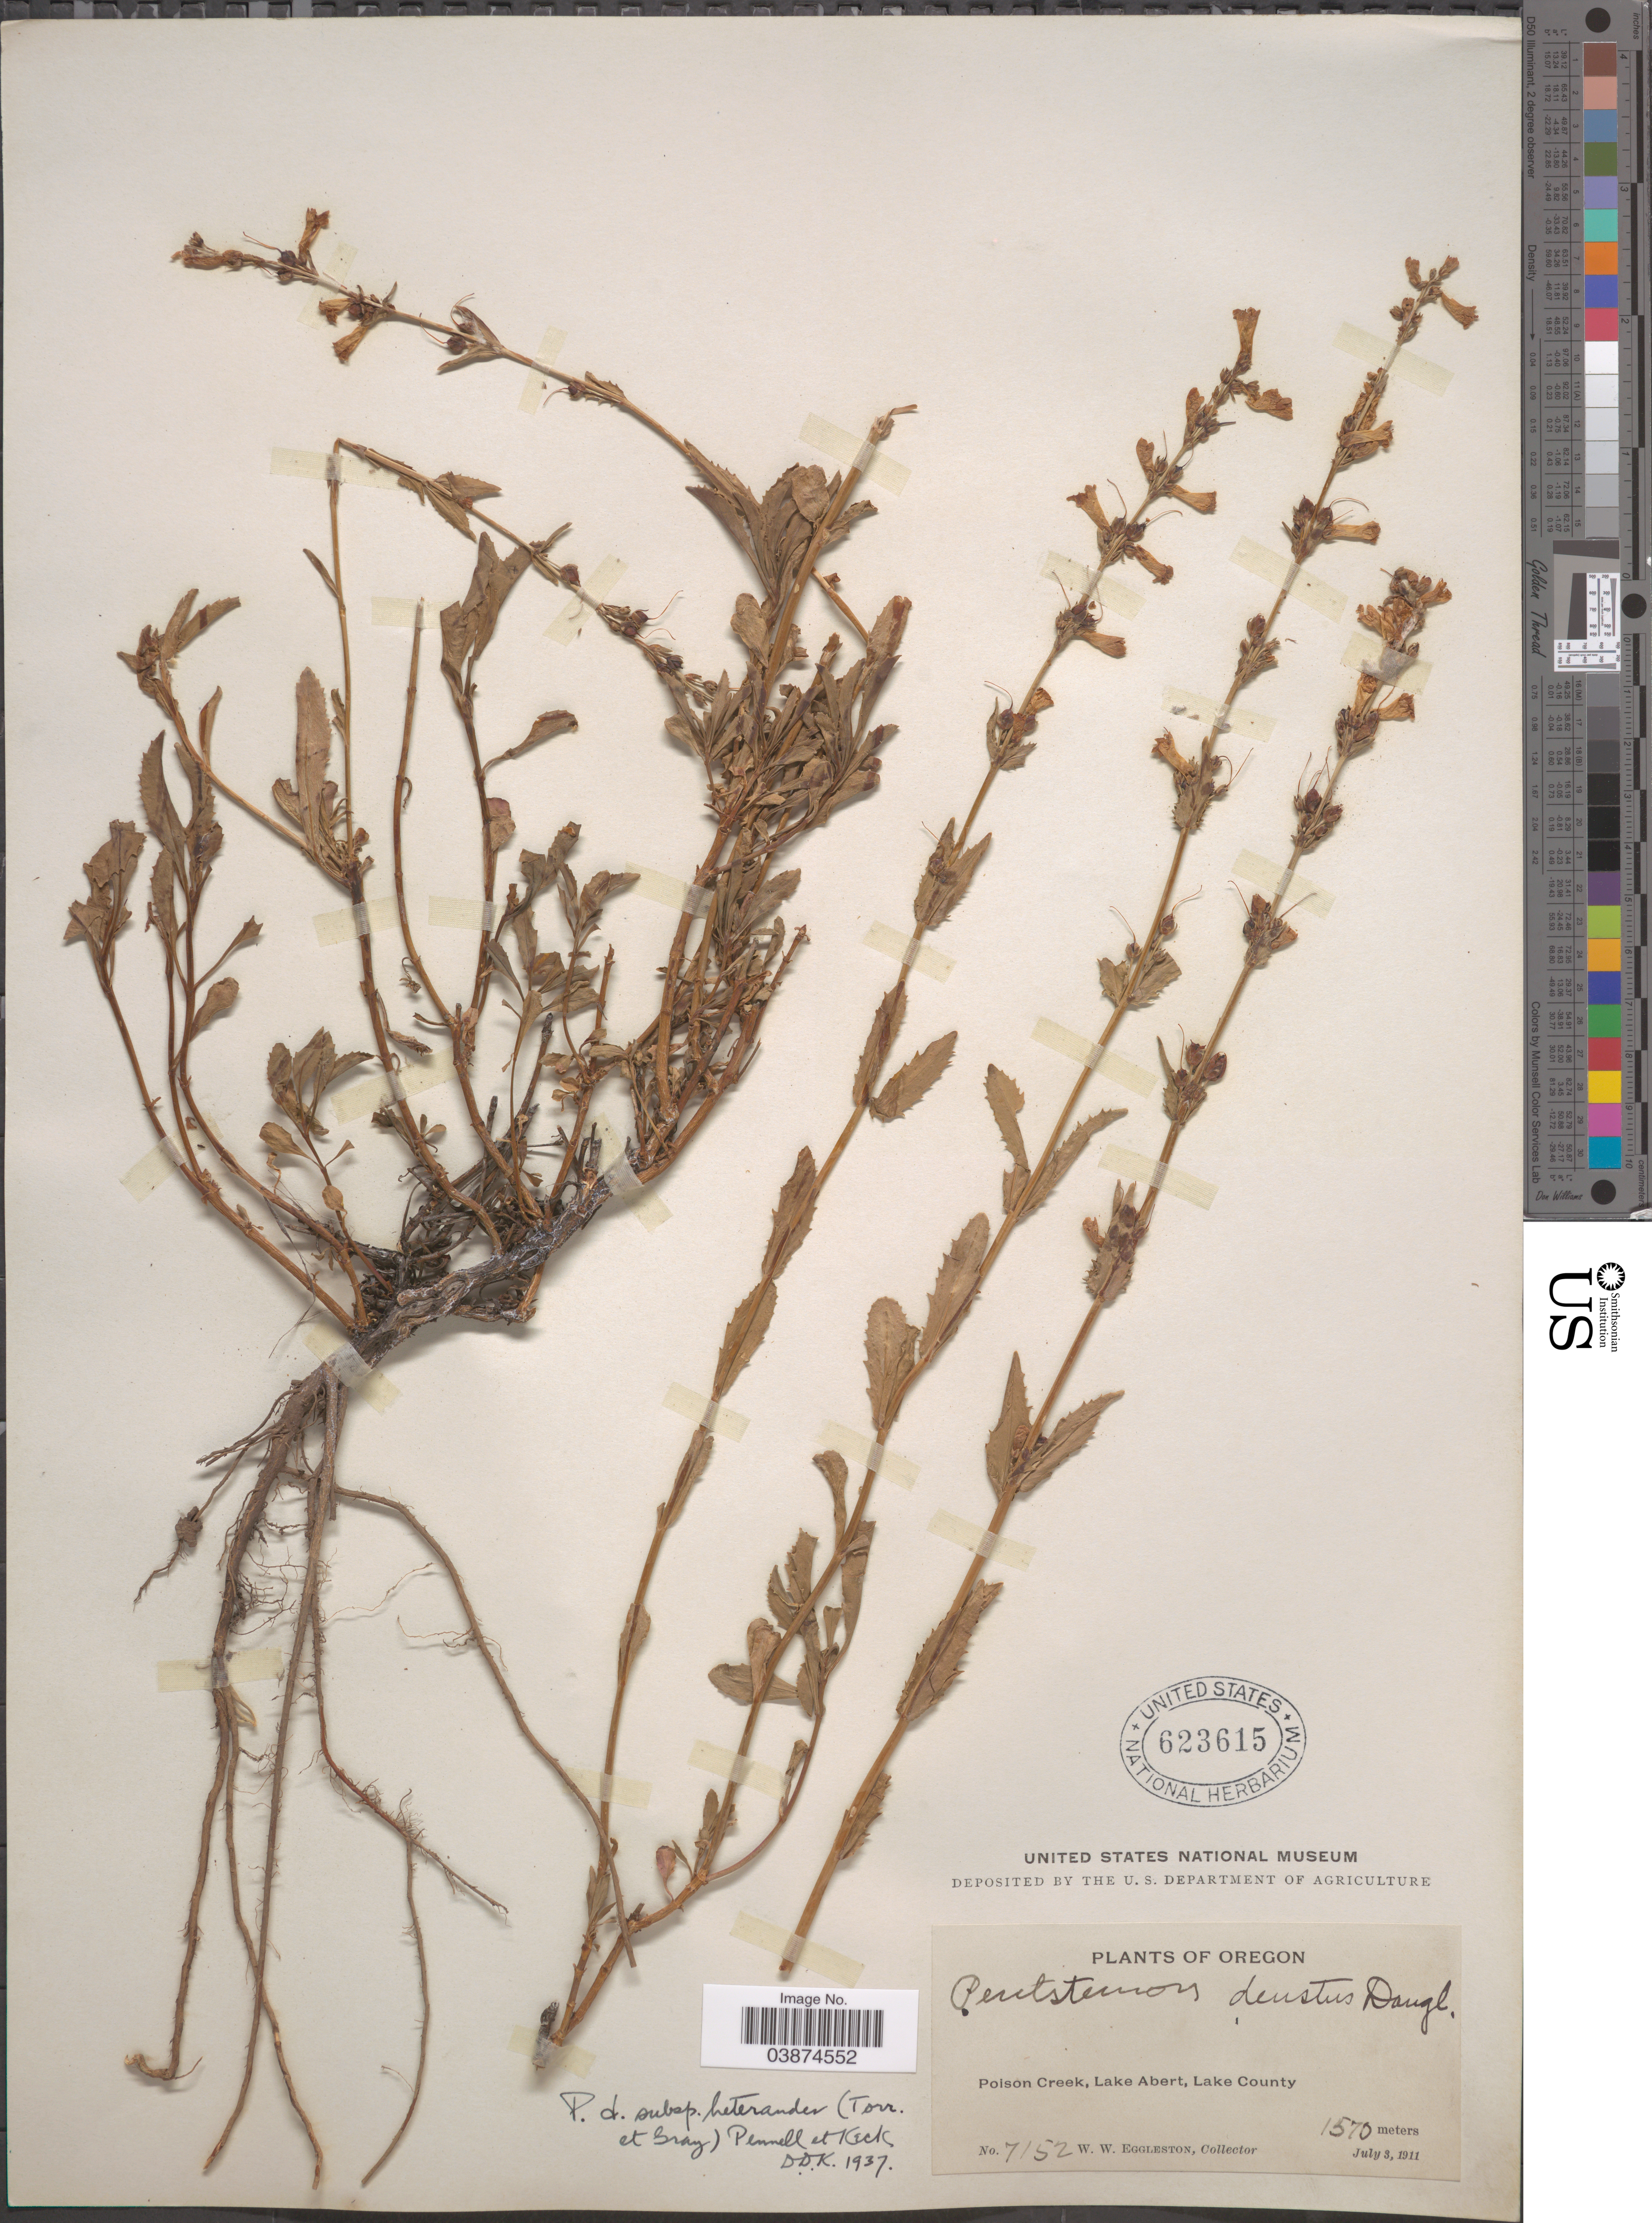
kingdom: Plantae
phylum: Tracheophyta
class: Magnoliopsida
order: Lamiales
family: Plantaginaceae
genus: Penstemon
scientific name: Penstemon deustus var. heterander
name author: (Torr. & A. Gray) Cronquist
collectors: W. W. Eggleston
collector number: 7152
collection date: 1911-07-03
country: United States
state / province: Oregon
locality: Poison Creek, Lake Abert, Lake County.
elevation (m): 1570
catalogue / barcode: US 623615